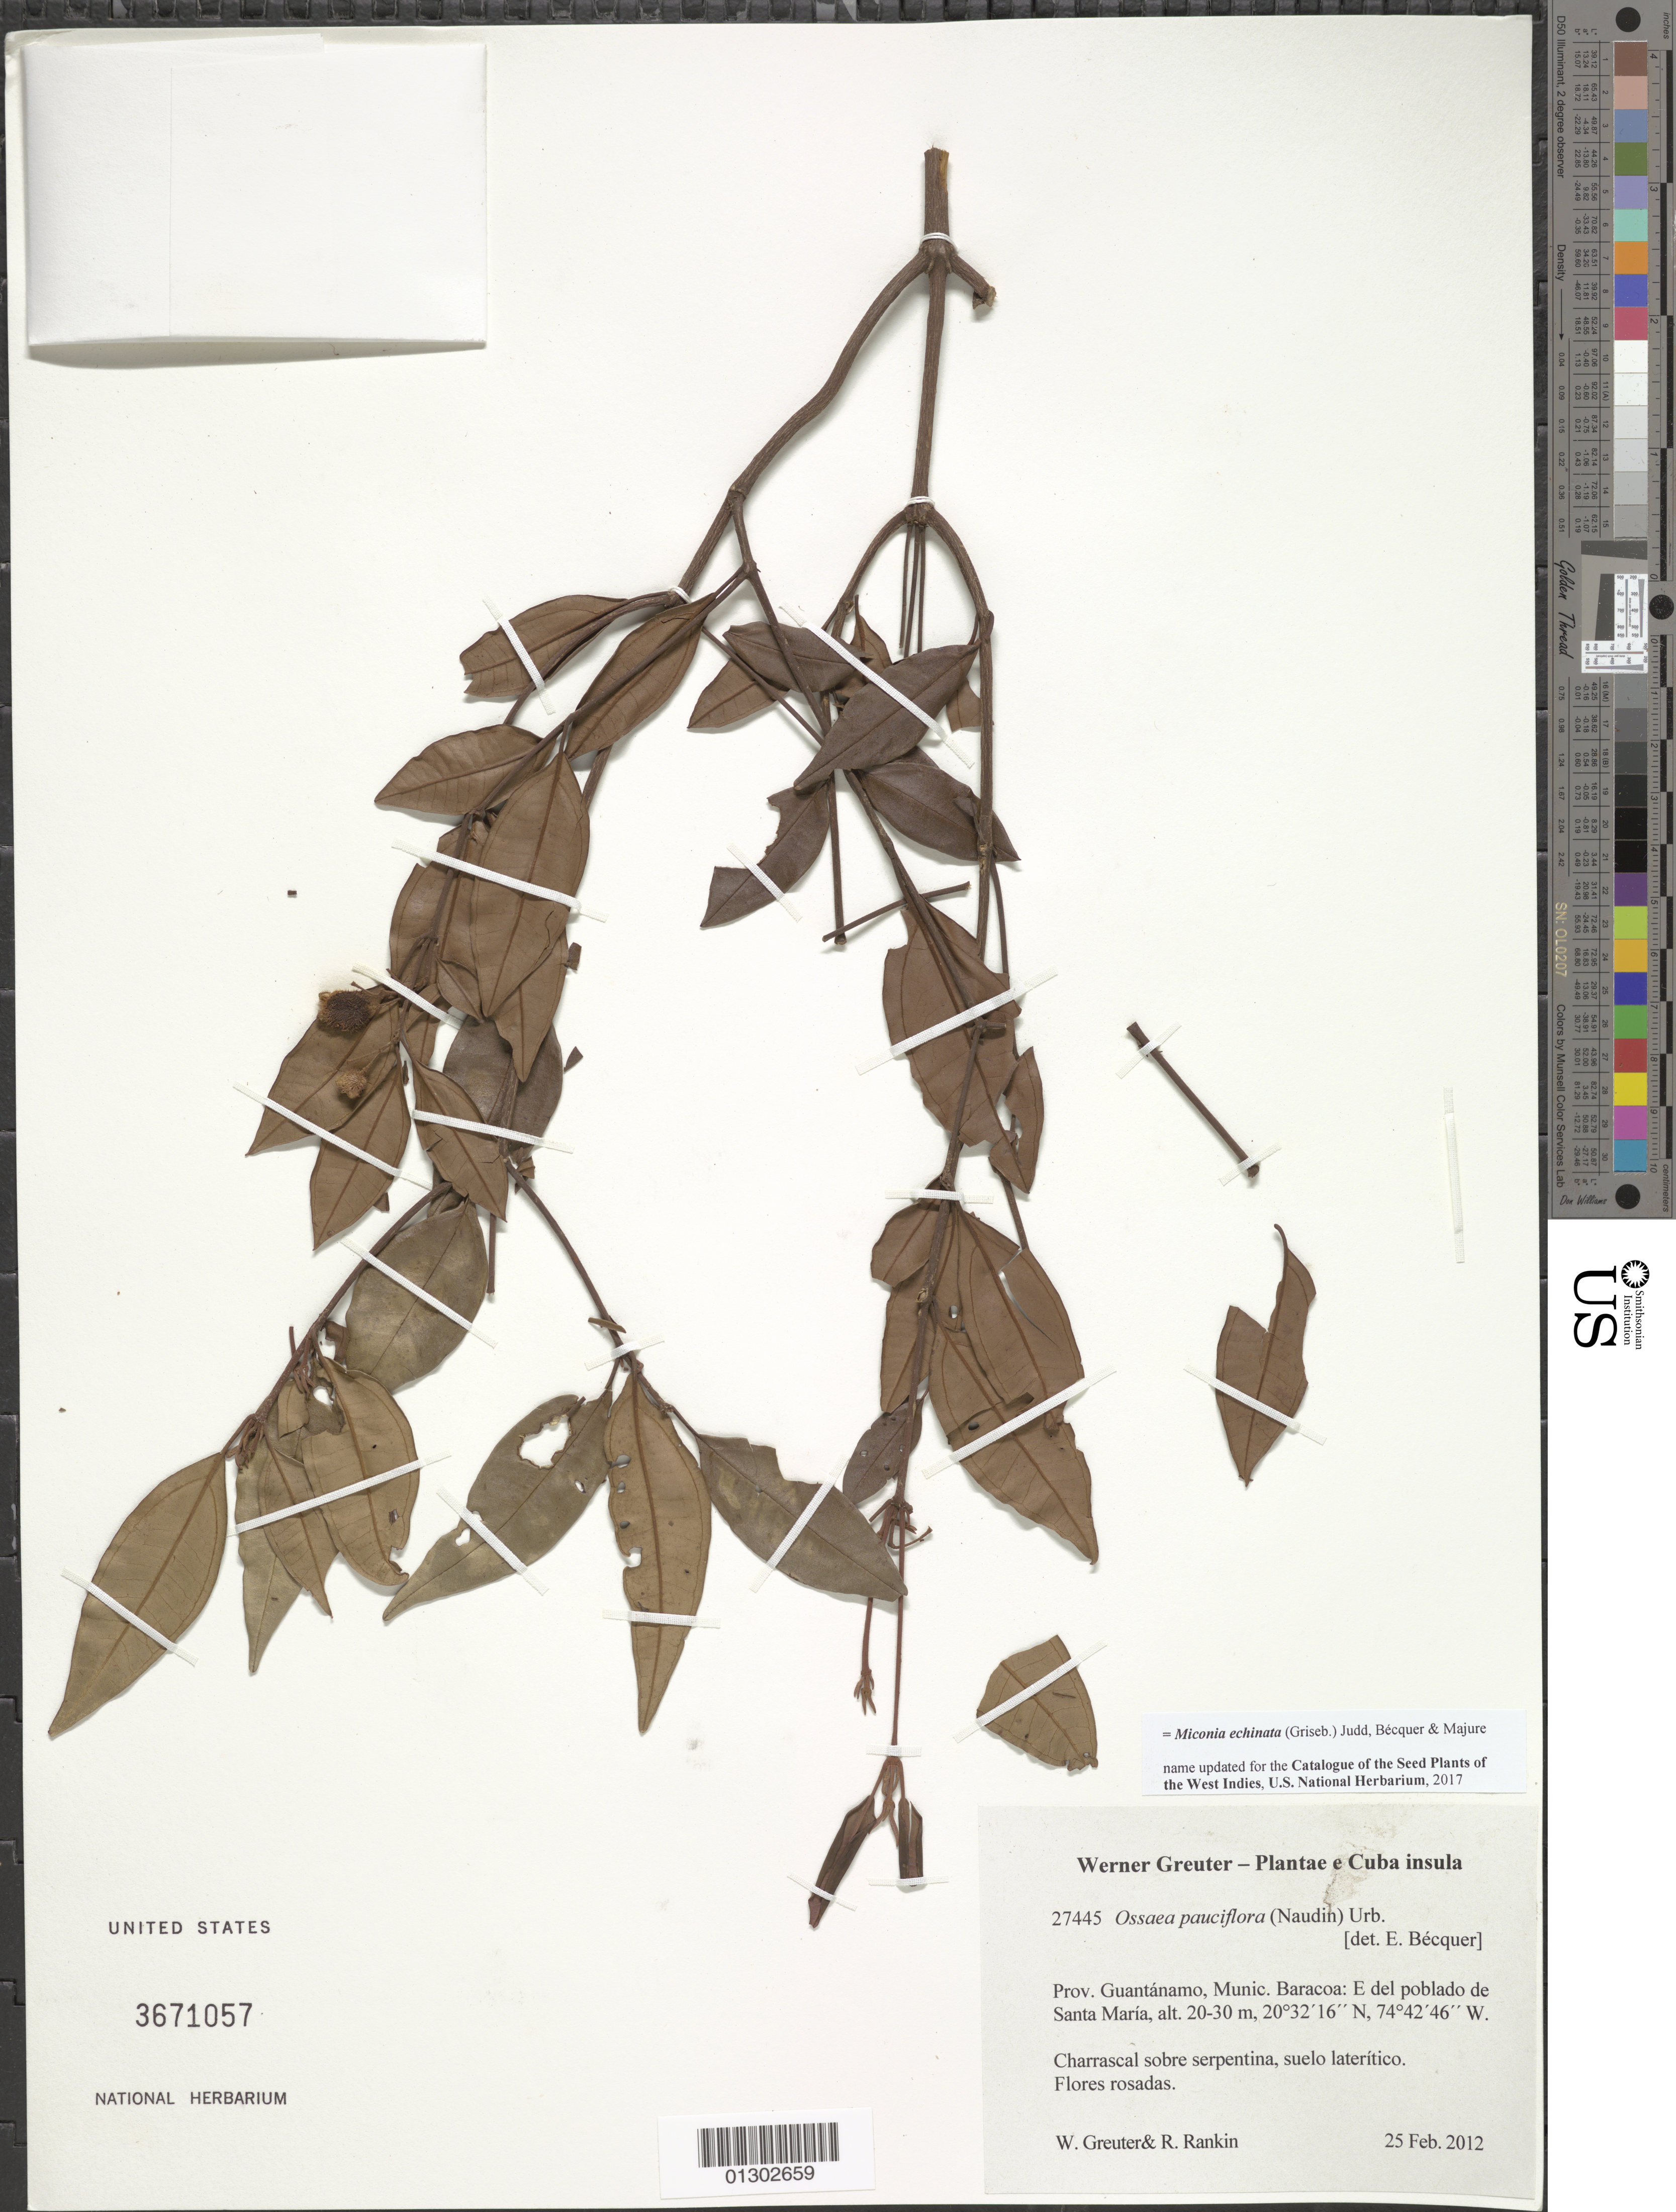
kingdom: Plantae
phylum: Tracheophyta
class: Magnoliopsida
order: Myrtales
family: Melastomataceae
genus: Miconia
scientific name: Miconia echinata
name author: (Griseb.) Judd et al.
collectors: W. R. Greuter & R. Rankin Rodriguez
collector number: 27445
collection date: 2012-02-25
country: Cuba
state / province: Guantanamo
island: Cuba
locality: Munic. Baracoa; E del poblado de Santa María.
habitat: Charrascal sobre serpentina, suelo laterítico.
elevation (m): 20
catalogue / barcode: US 3671057